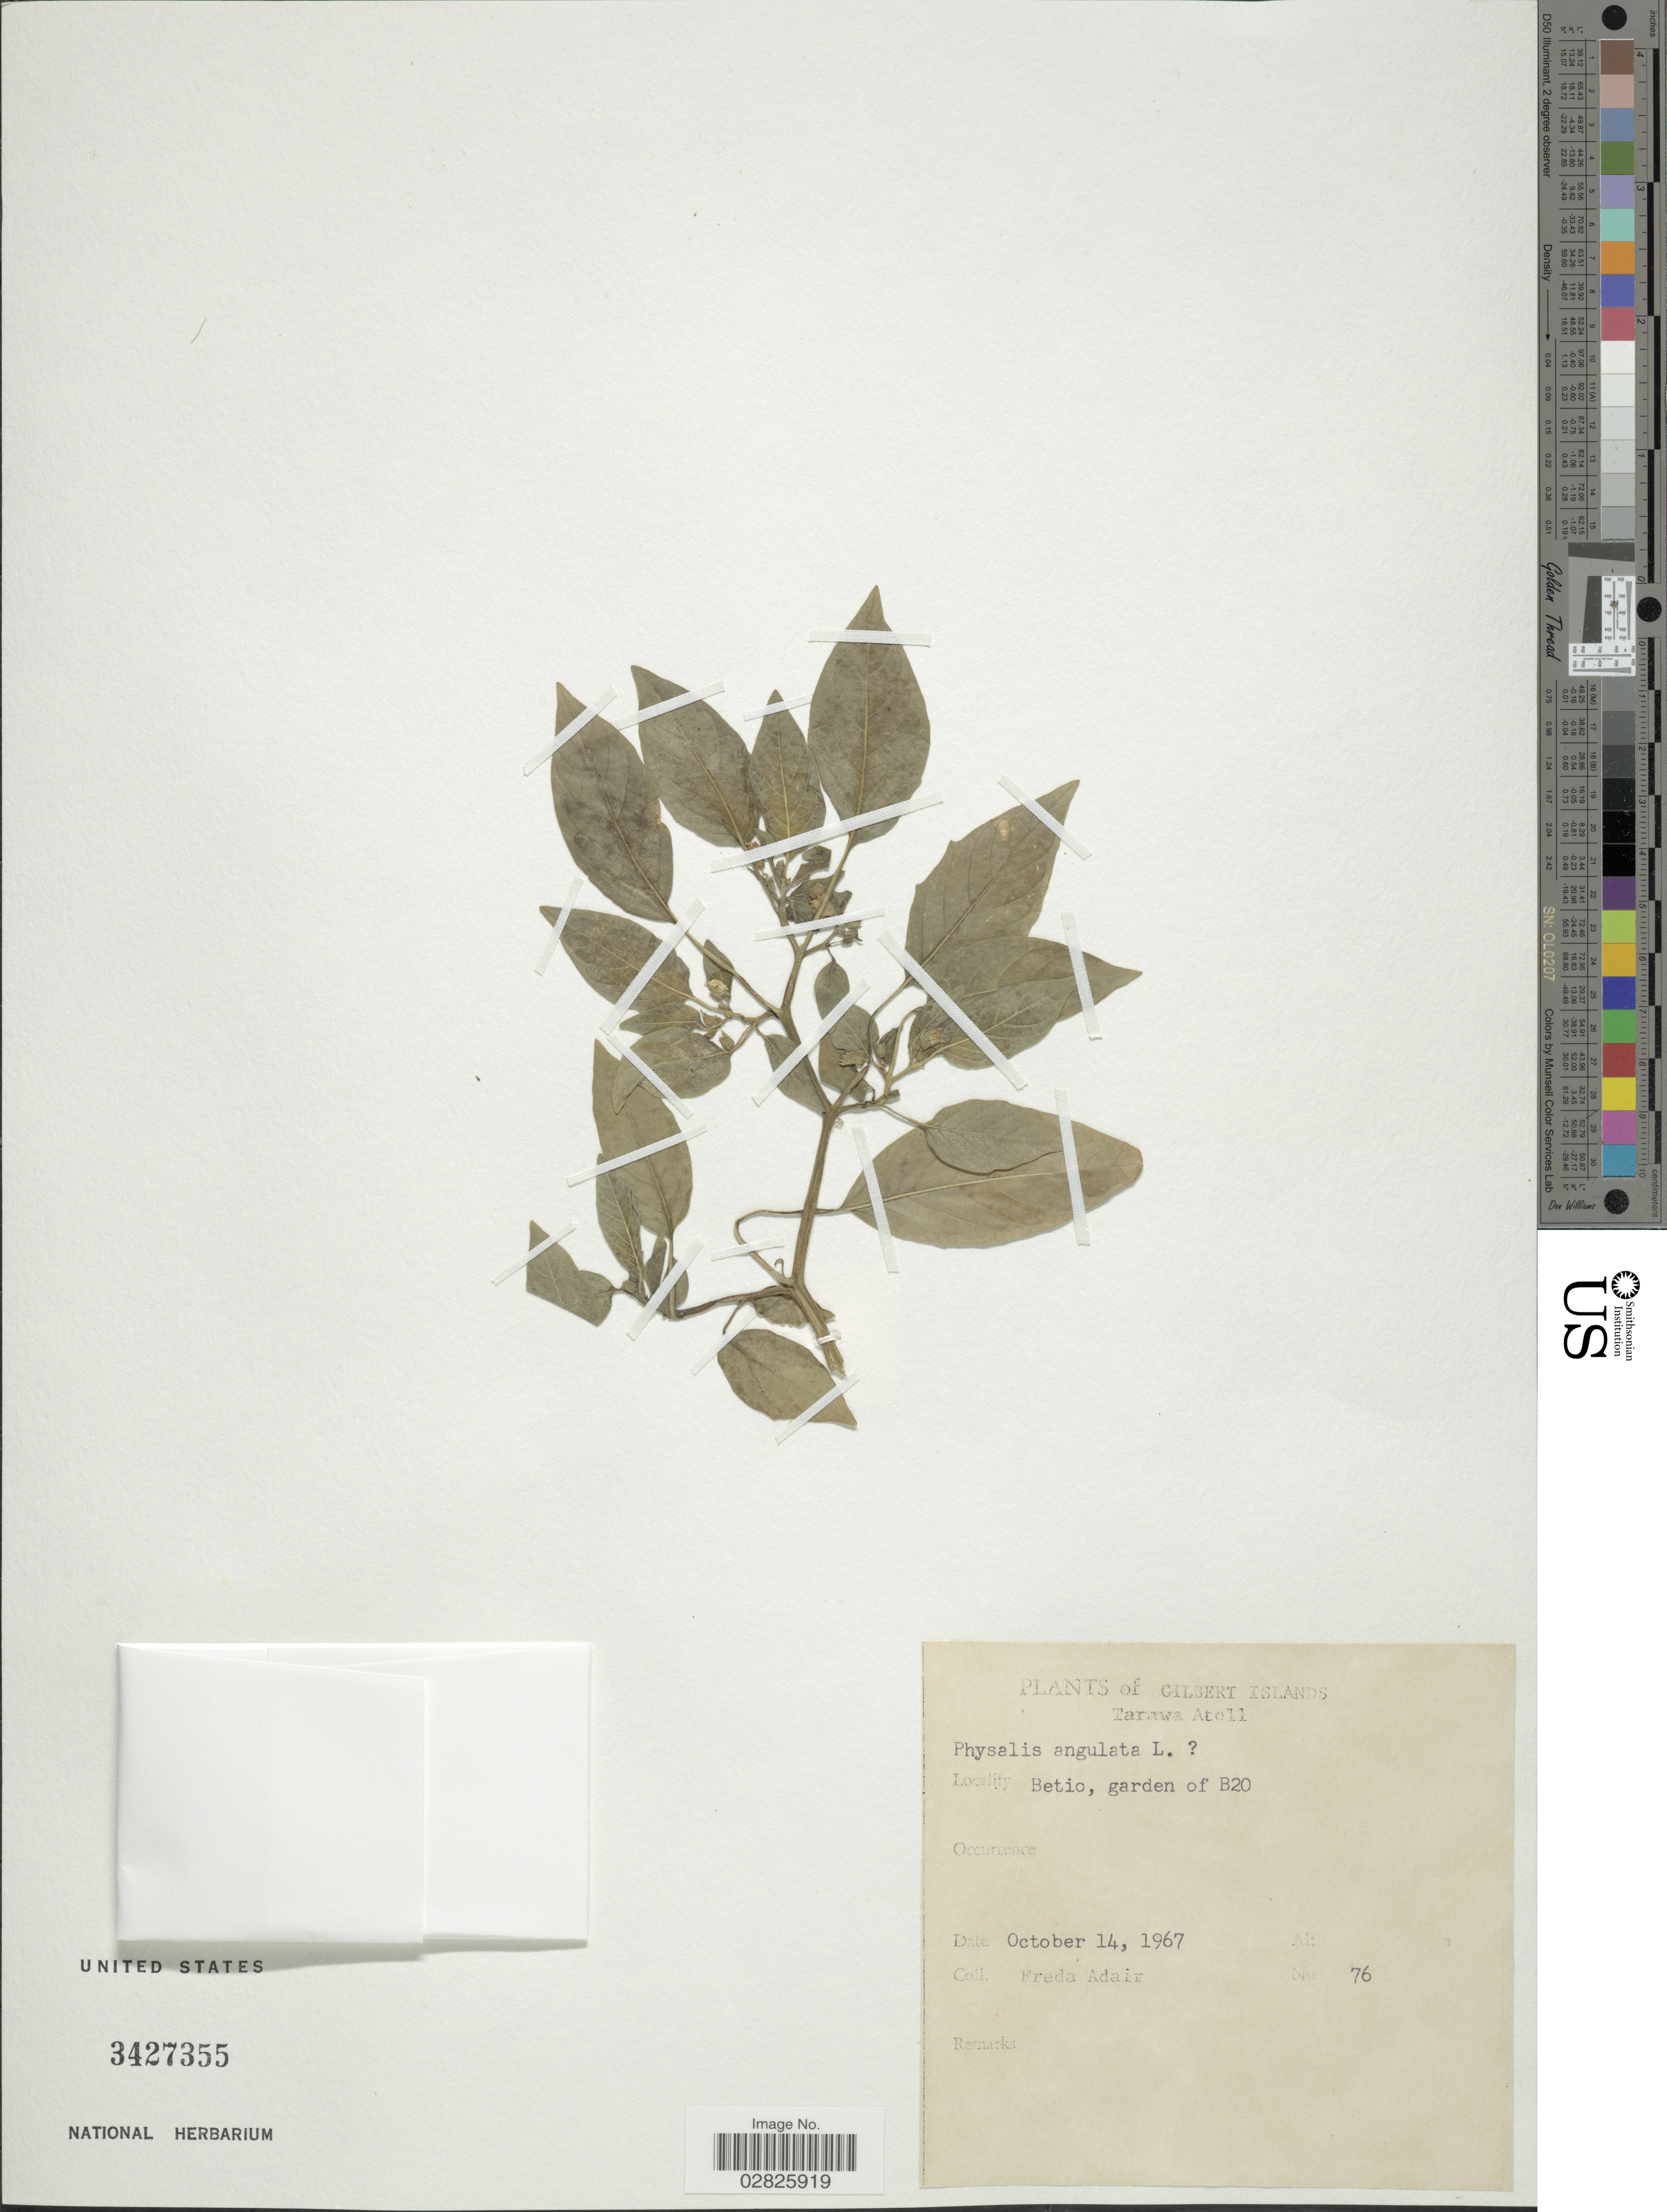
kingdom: Plantae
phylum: Tracheophyta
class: Magnoliopsida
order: Solanales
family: Solanaceae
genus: Physalis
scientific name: Physalis angulata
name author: L.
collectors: F. Adair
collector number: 76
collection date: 1967-10-14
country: Kiribati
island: Tarawa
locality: Gilbert Islands. Tarawa Atoll. Betio, garden of B20.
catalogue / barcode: US 3427355